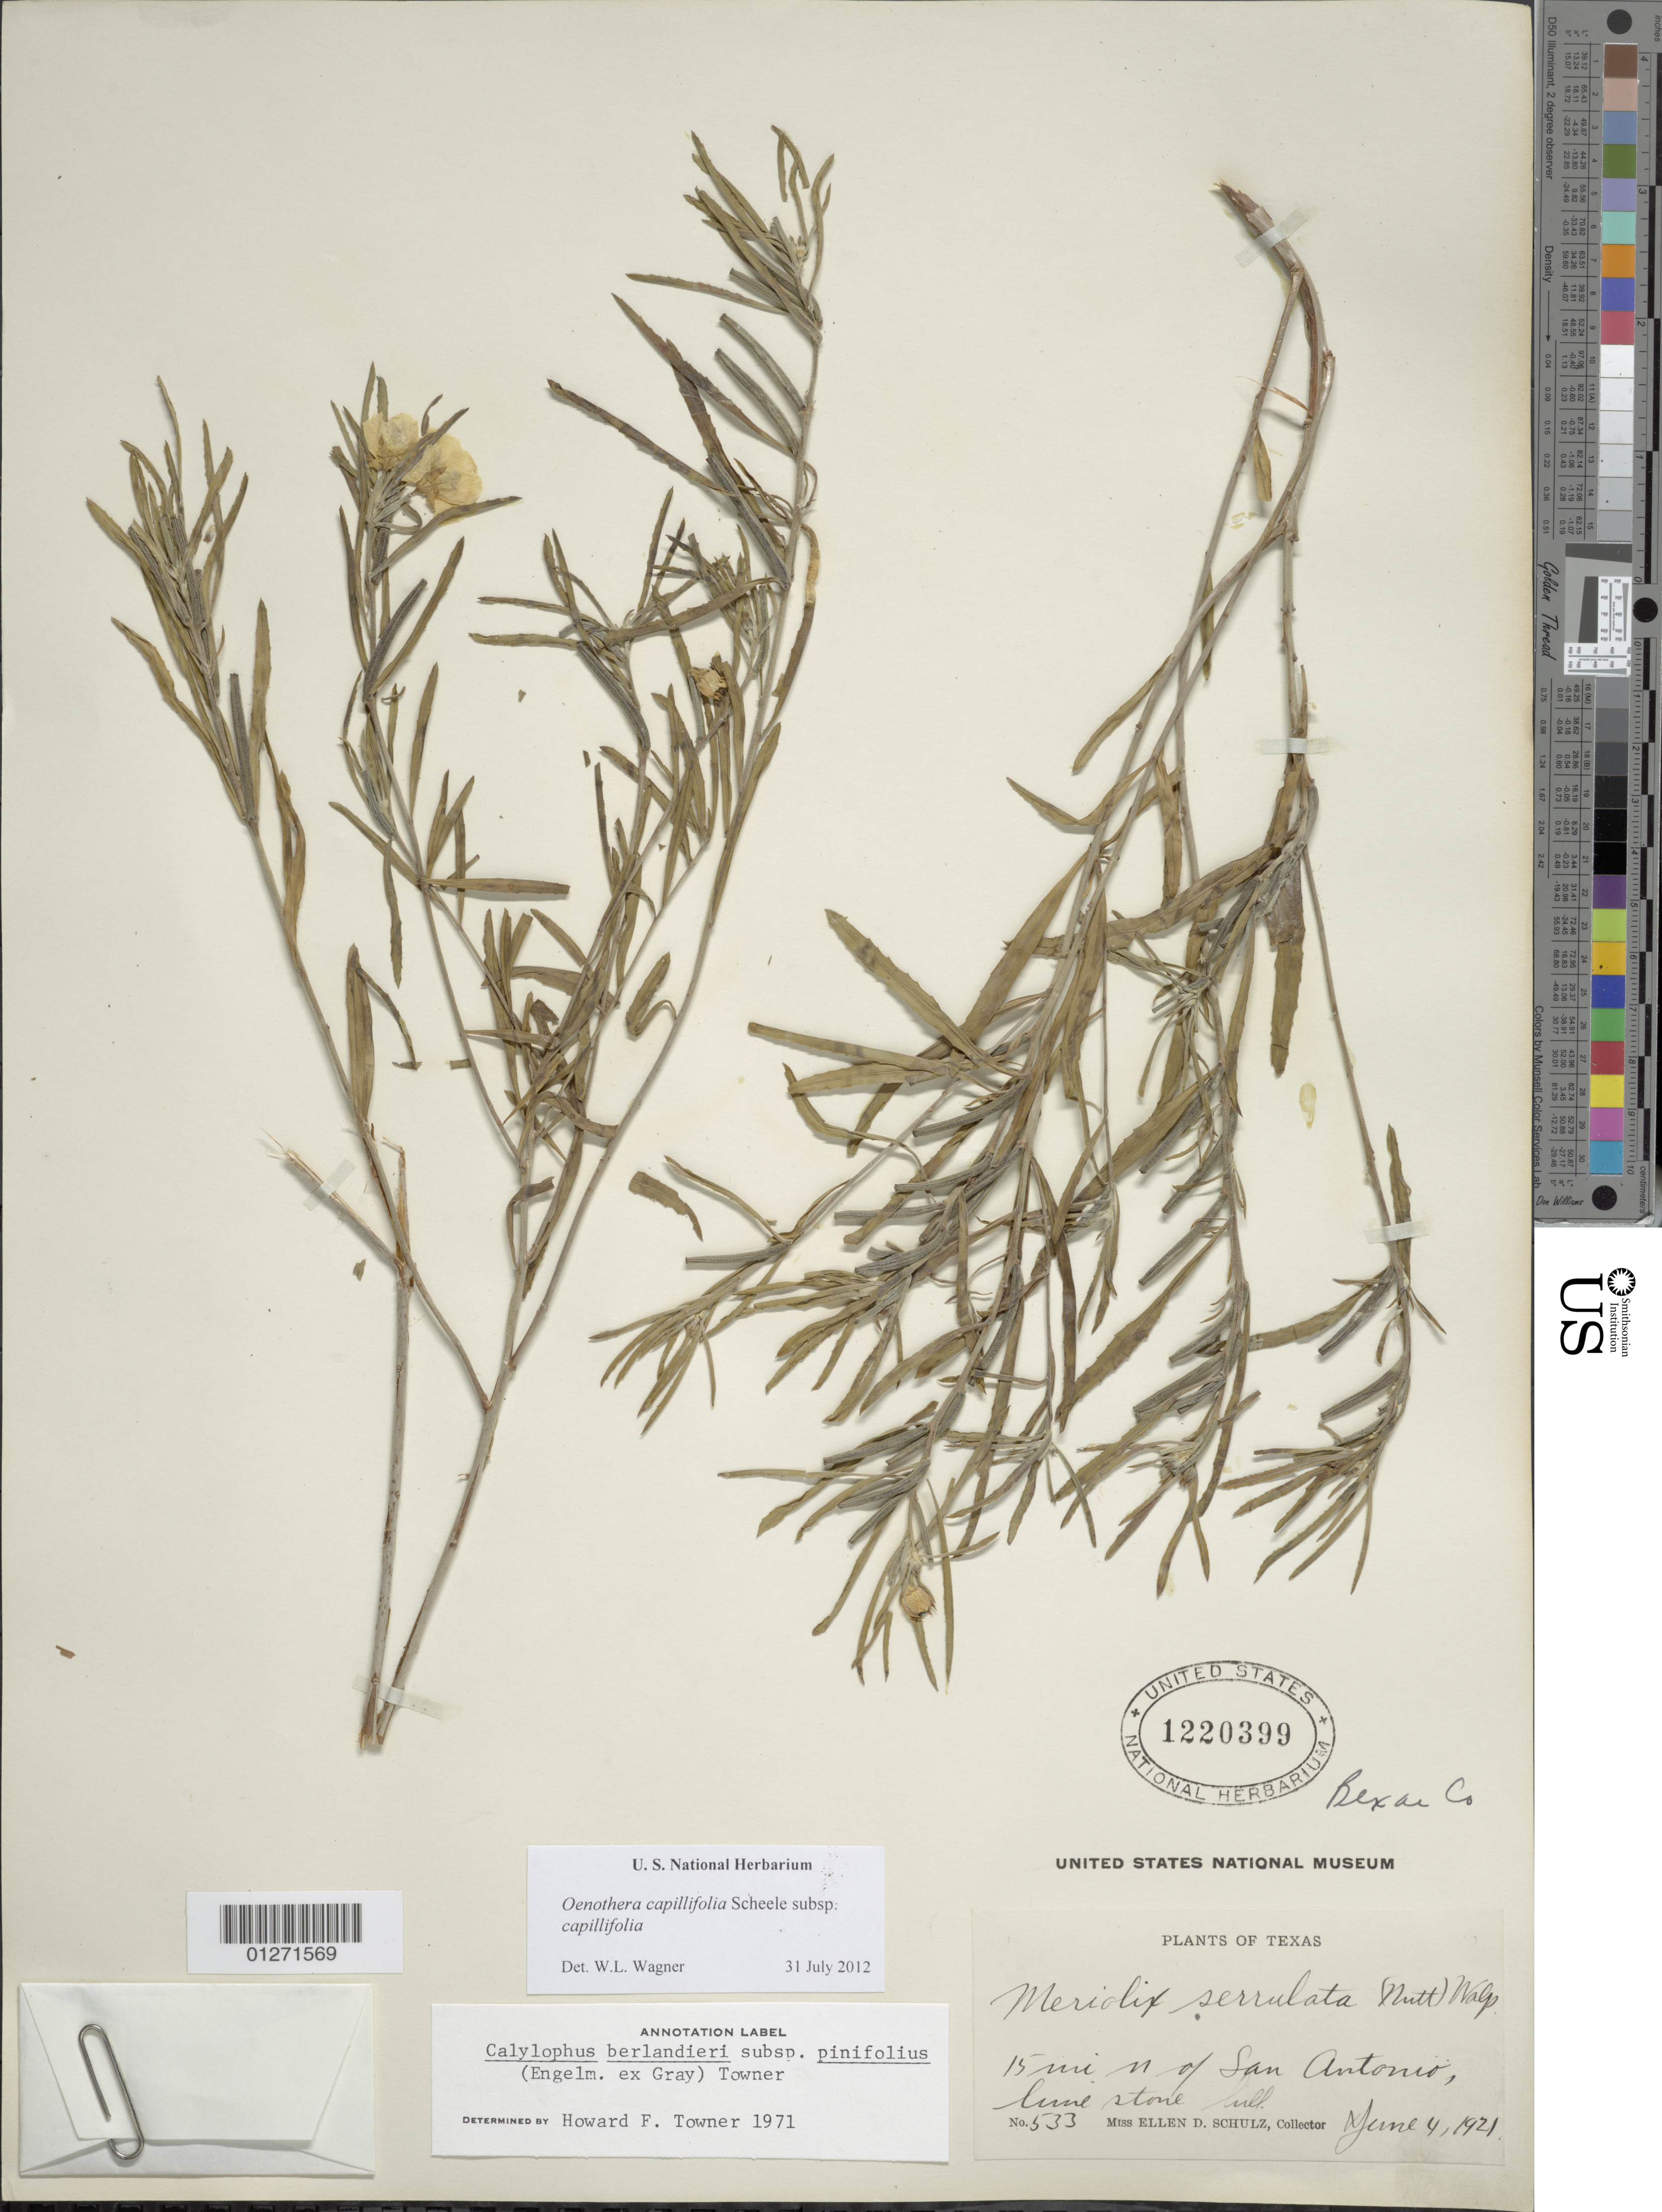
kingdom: Plantae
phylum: Tracheophyta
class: Magnoliopsida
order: Myrtales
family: Onagraceae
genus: Oenothera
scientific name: Oenothera capillifolia subsp. capillifolia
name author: Scheele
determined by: Wagner, W. L., (BOT), Smithsonian Institution - National Museum of Natural History (UNITED STATES)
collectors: E. D. Schulz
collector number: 533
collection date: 1921-06-04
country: United States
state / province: Texas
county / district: Bexar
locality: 15 mi. N. of San Autanio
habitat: Limestone hill.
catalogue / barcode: US 1220399